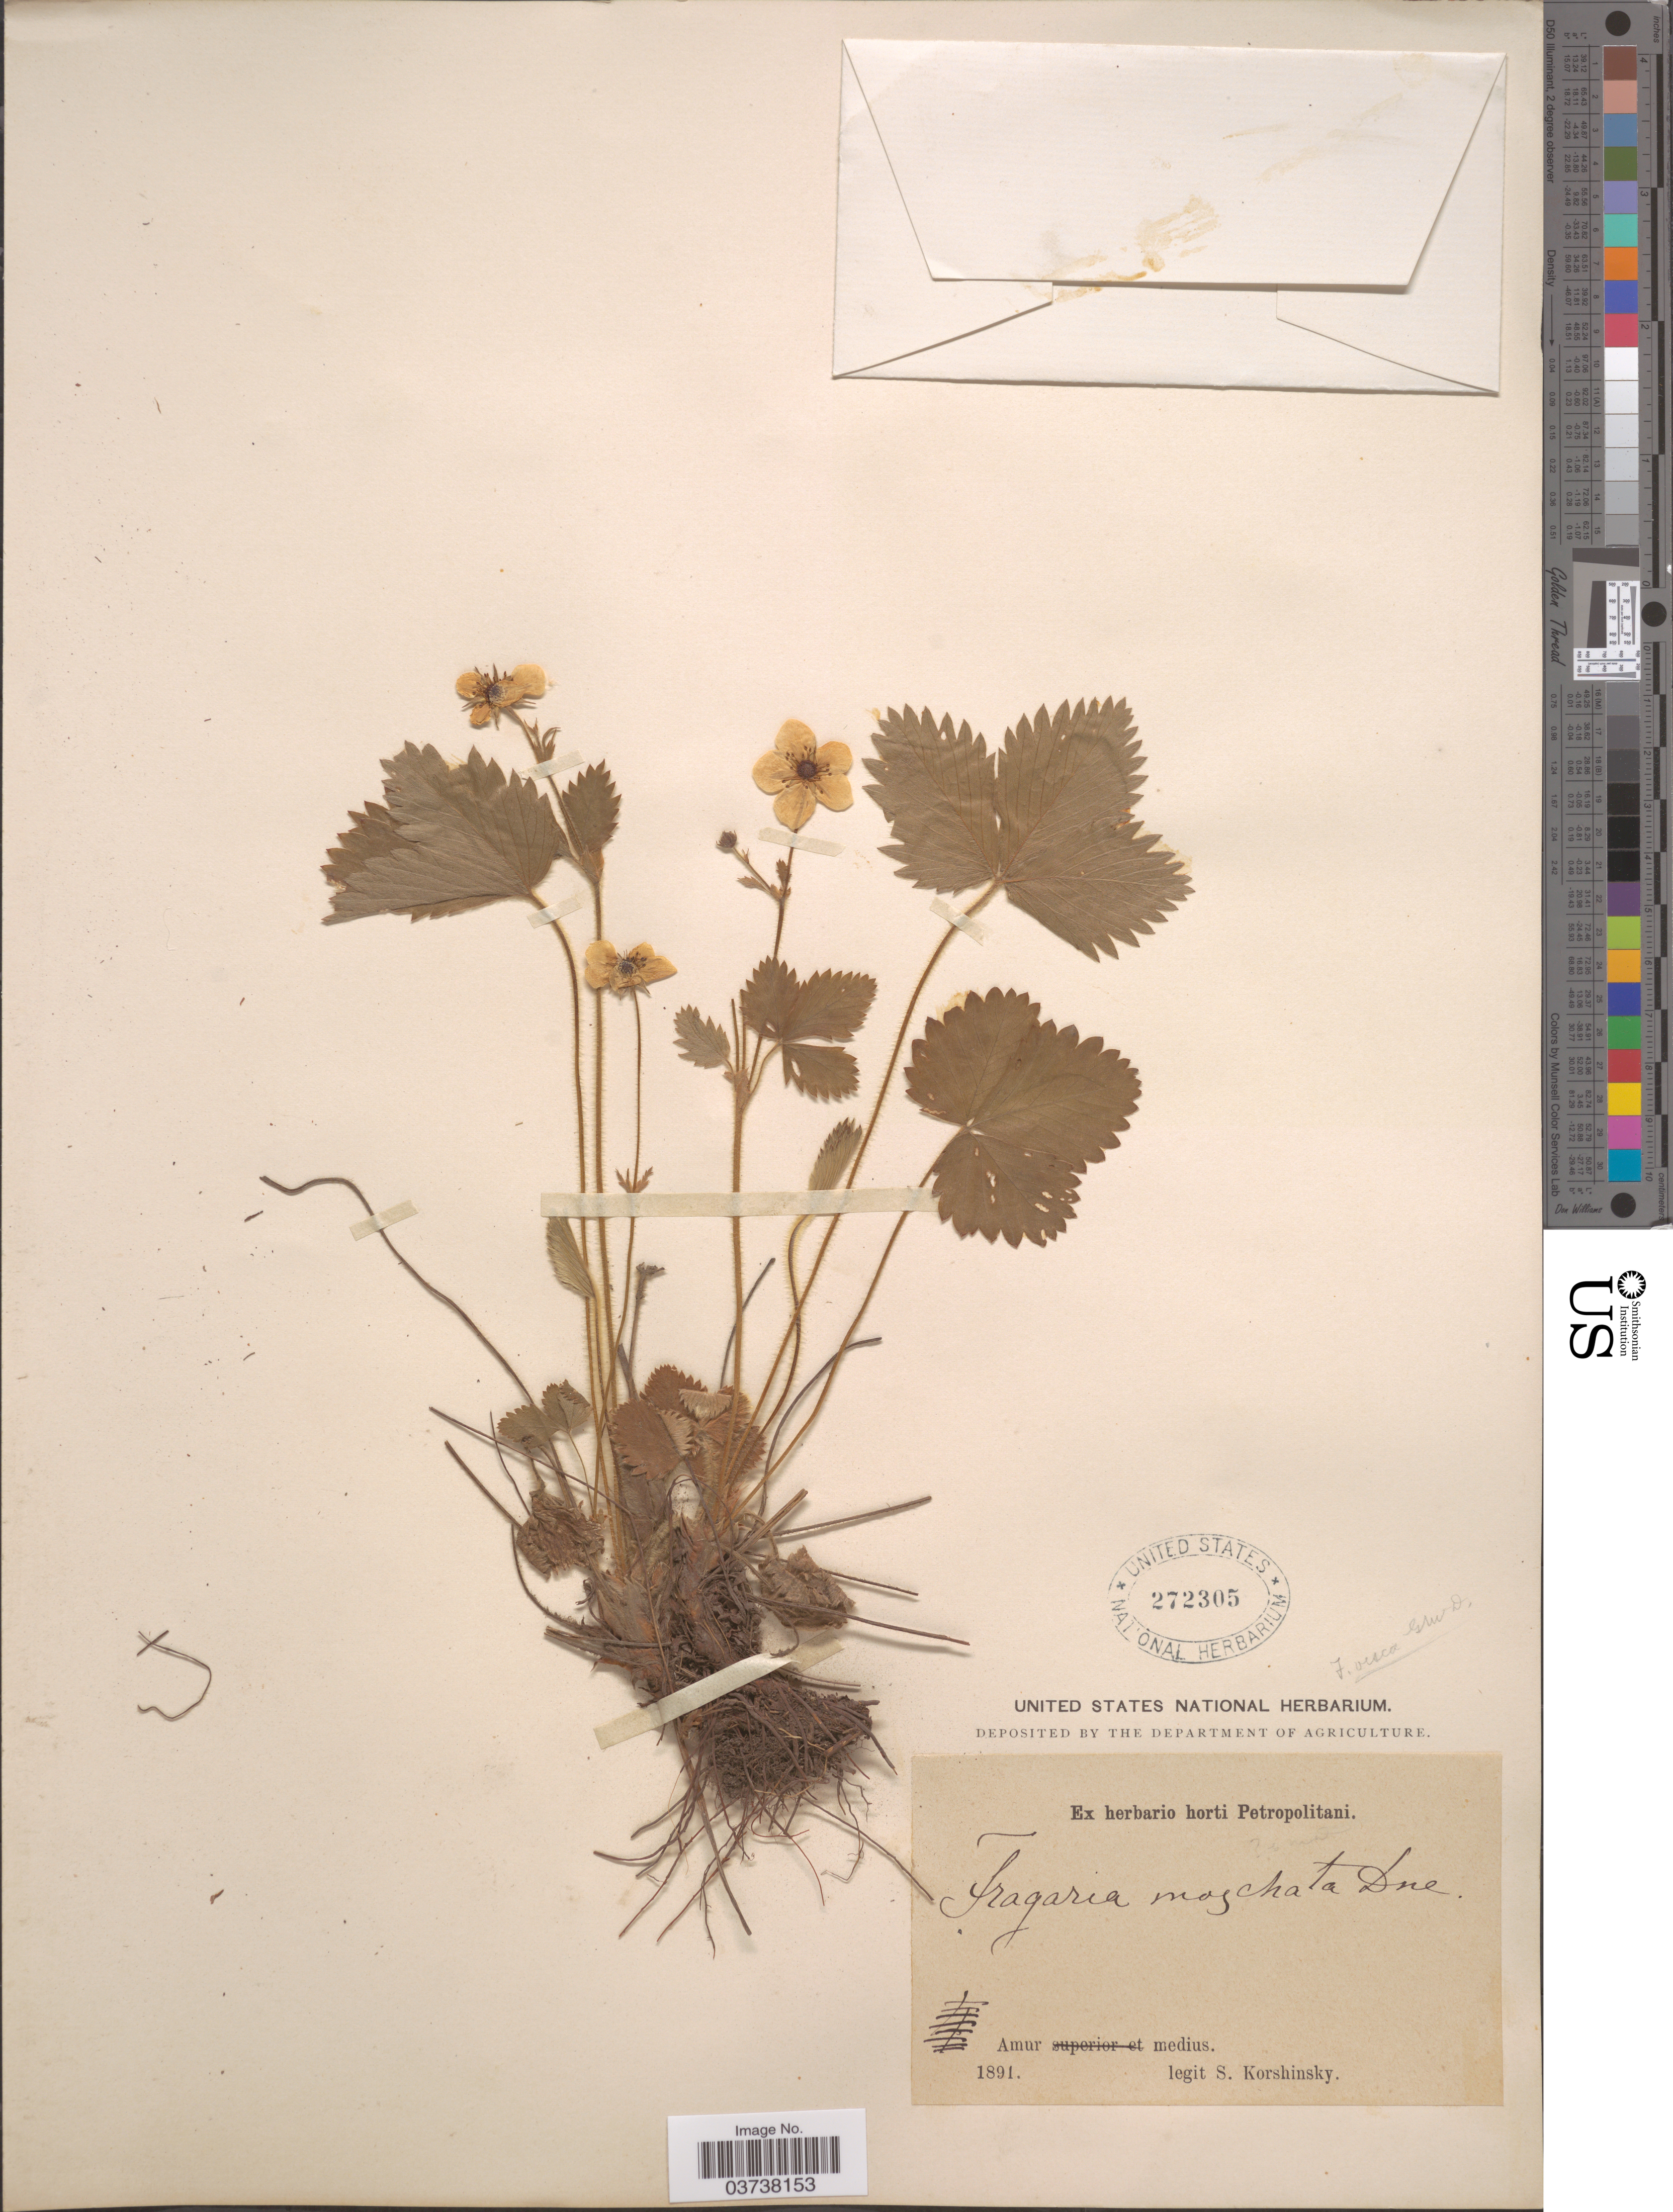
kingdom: Plantae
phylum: Tracheophyta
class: Magnoliopsida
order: Rosales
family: Rosaceae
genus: Fragaria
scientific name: Fragaria vesca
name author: L.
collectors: S. I. Korshinsky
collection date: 1891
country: Russian Federation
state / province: Amur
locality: Amur medius.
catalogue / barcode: US 272305